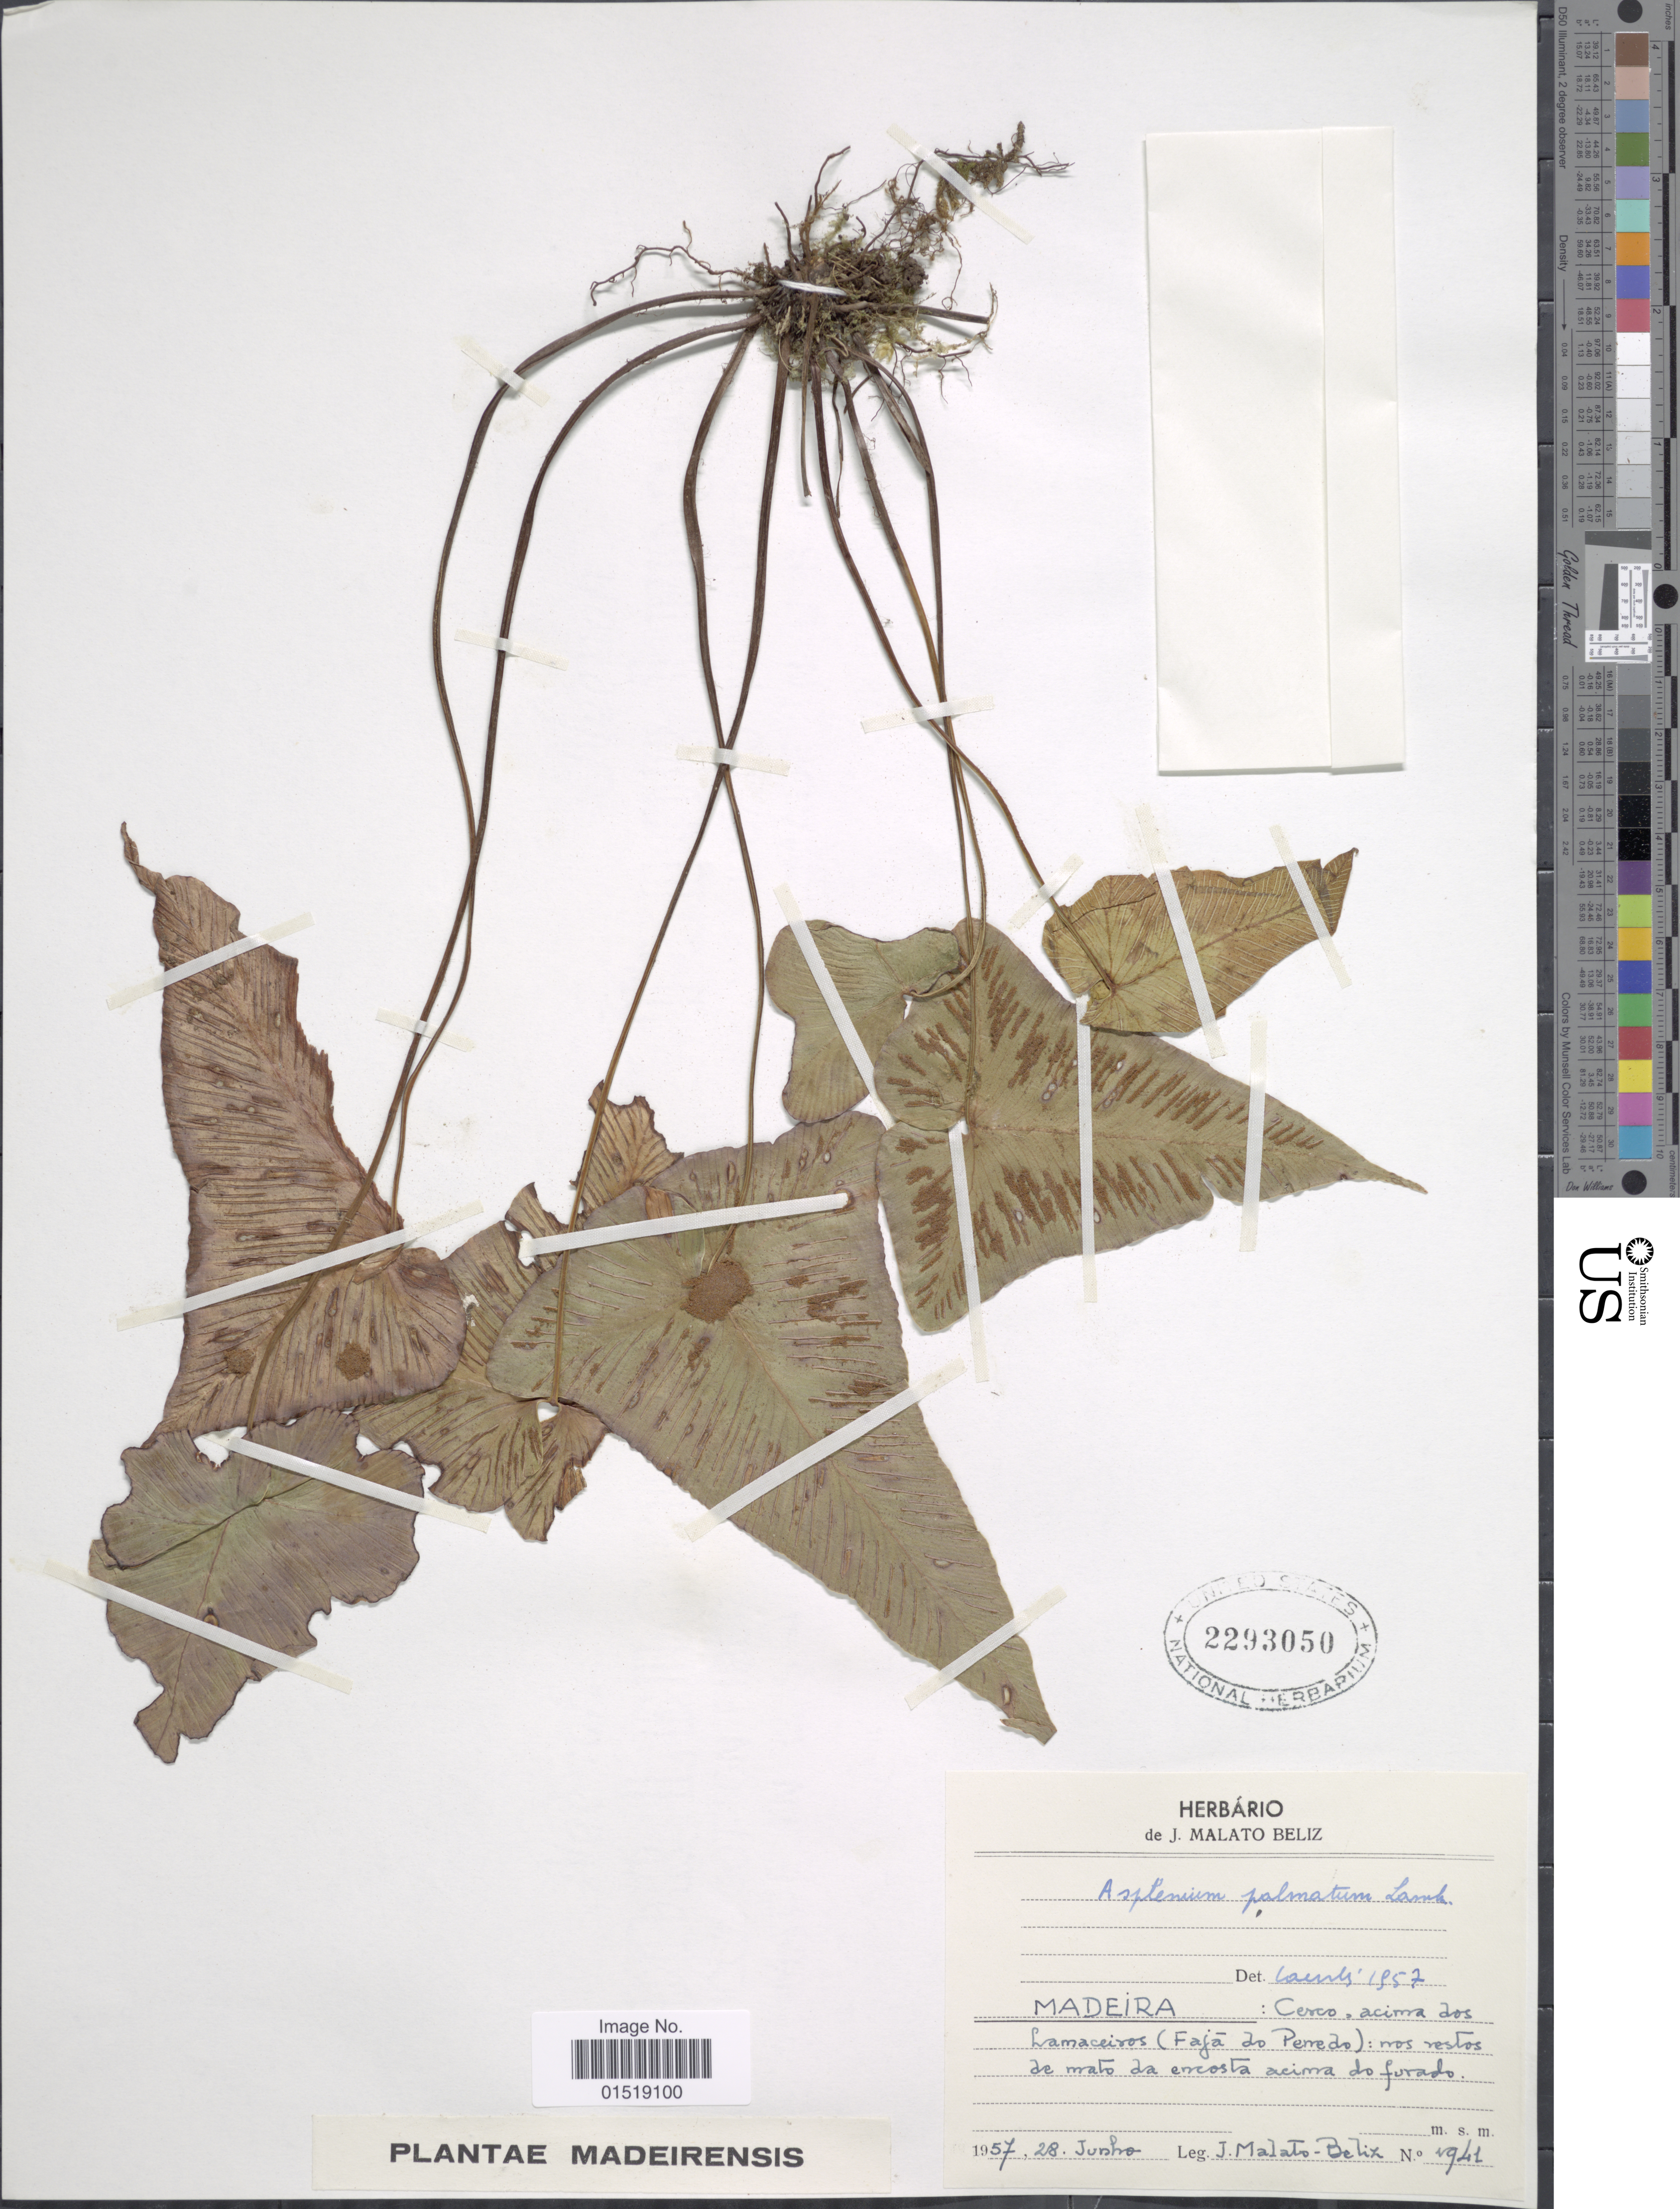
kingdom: Plantae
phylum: Tracheophyta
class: Polypodiopsida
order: Polypodiales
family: Aspleniaceae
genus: Asplenium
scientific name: Asplenium hemionitis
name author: L.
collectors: J. Malato-Beliz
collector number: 1941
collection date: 1957-06-28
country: Portugal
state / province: Madeira (Aut. Reg.)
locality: Cesco, acirra dos Lamaceiros (Faja do Perredo): nos restos de mato da encosta acirra do furado. [interpreted]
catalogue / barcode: US 2293050